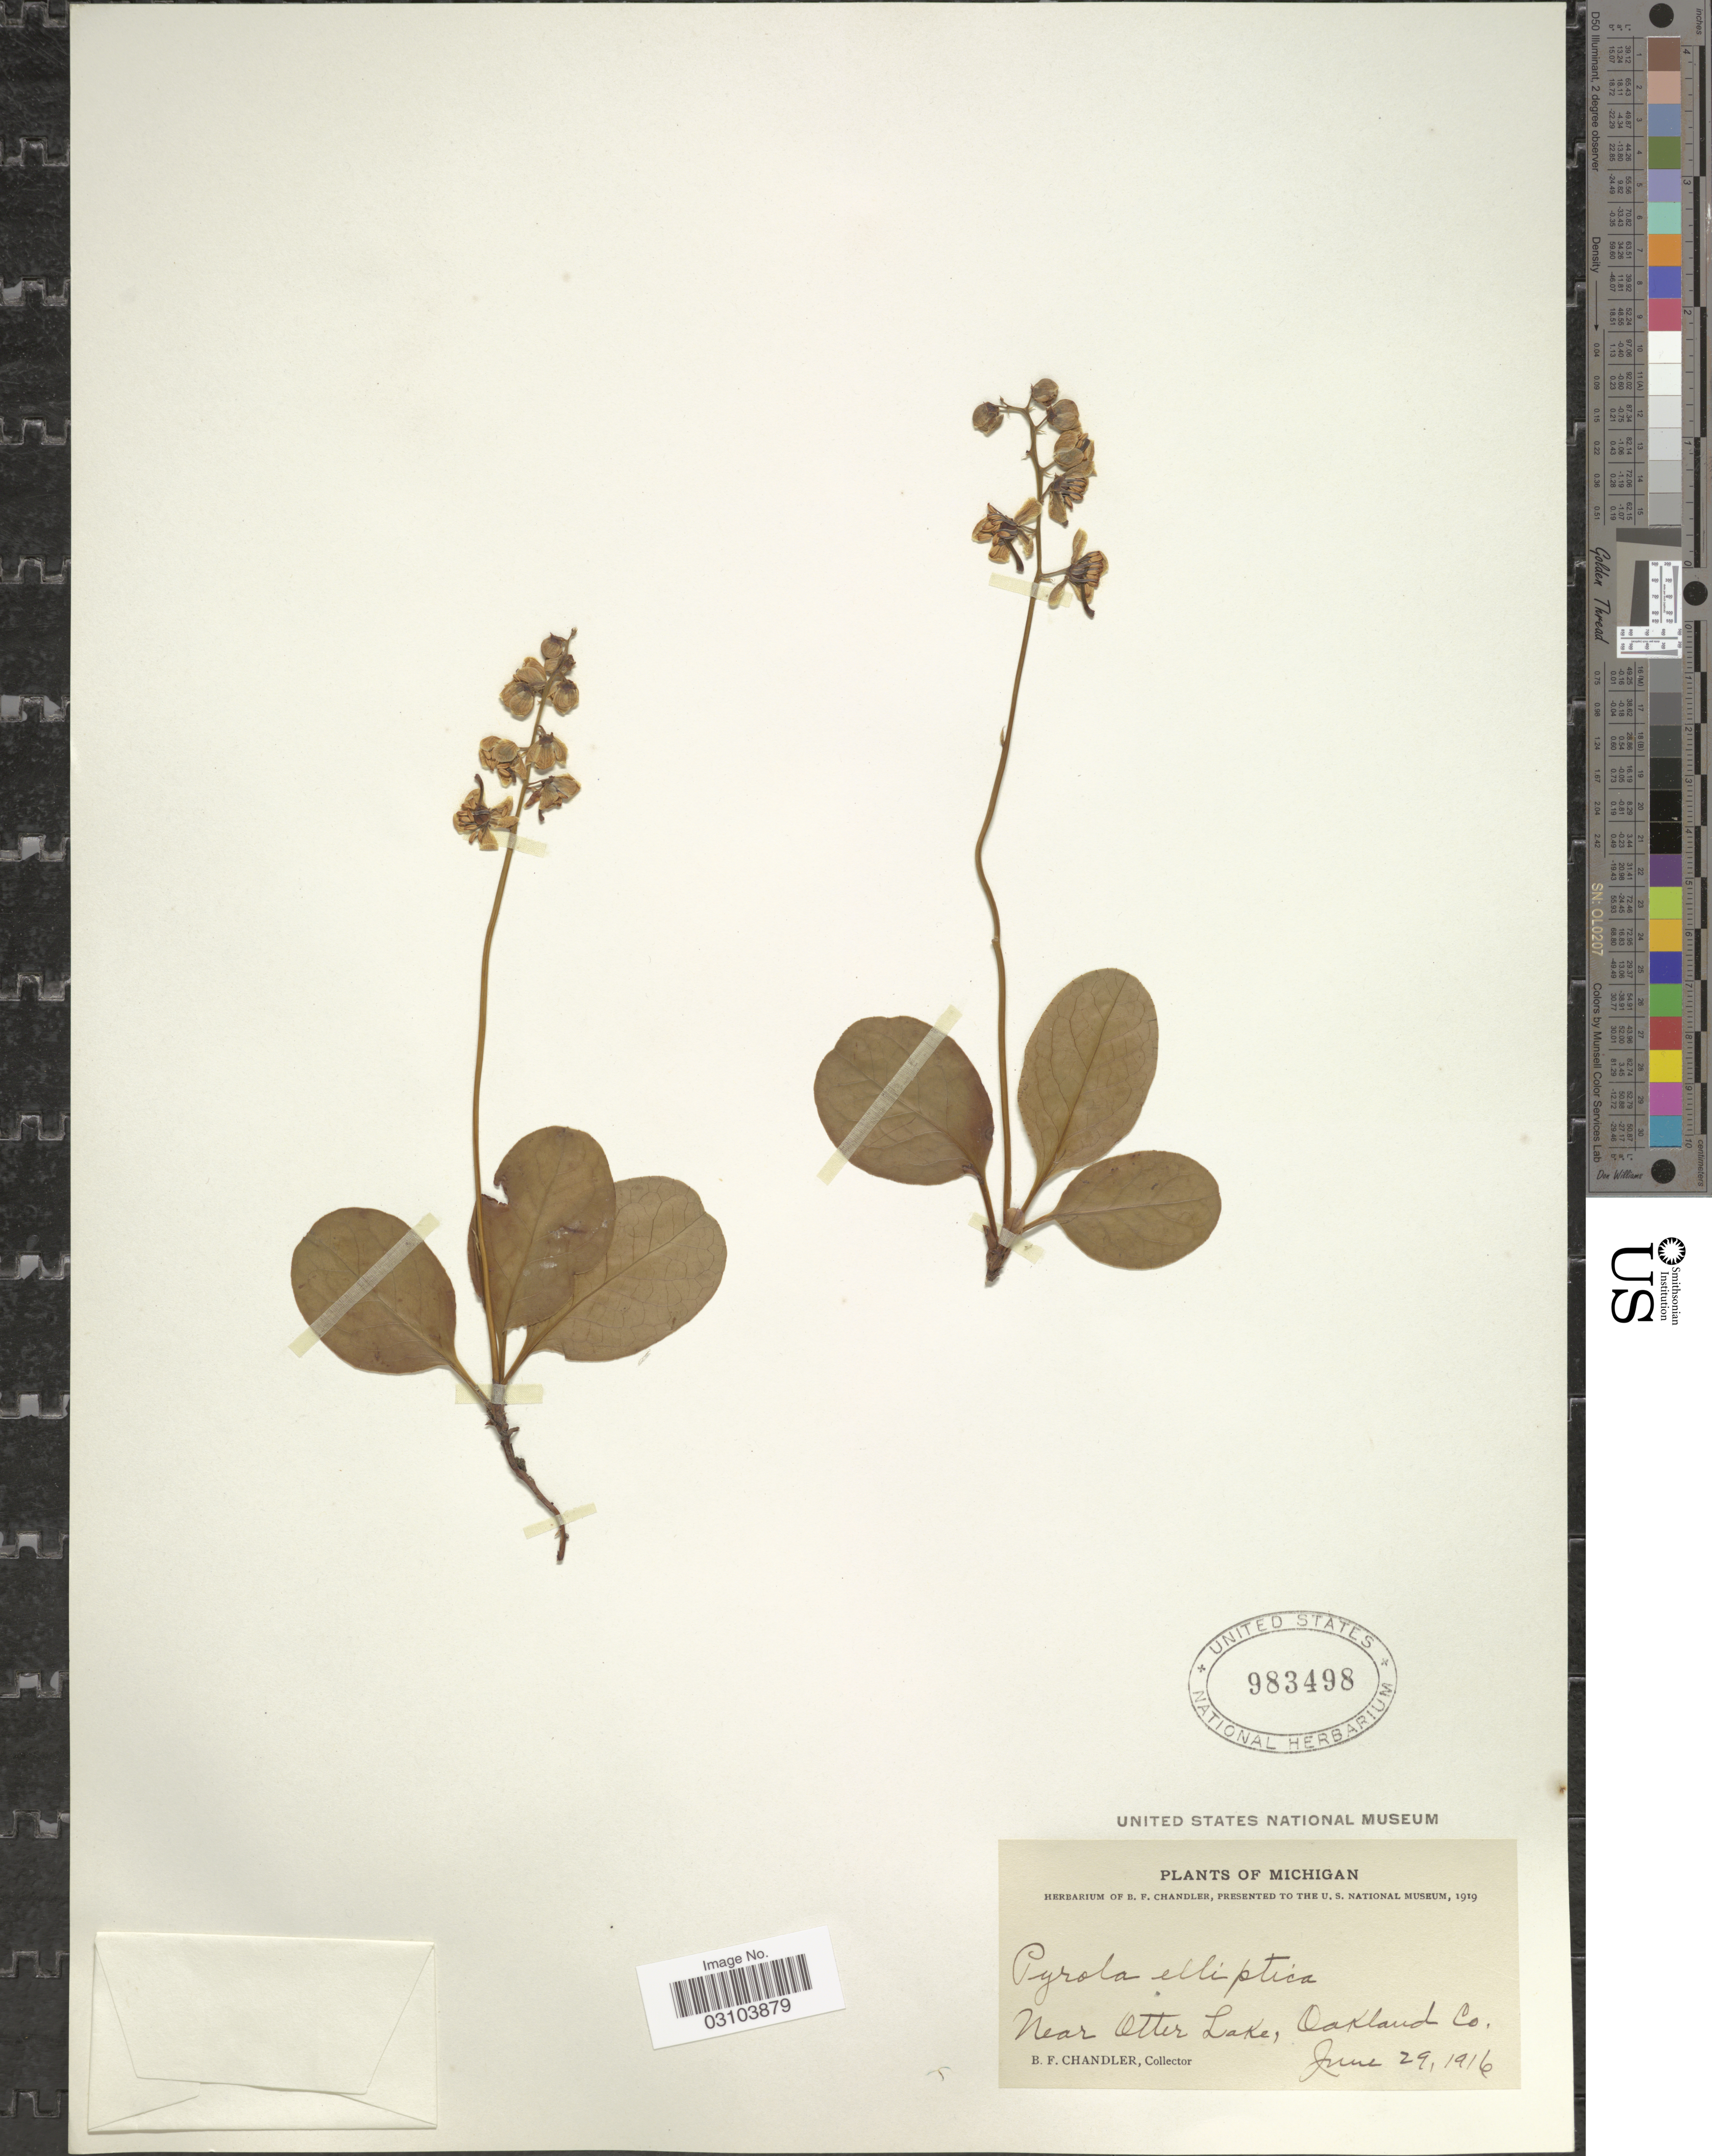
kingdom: Plantae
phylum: Tracheophyta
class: Magnoliopsida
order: Ericales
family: Ericaceae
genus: Pyrola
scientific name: Pyrola elliptica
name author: Nutt.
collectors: B. F. Chandler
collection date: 1916-06-29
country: United States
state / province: Michigan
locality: Near Otter Lake, Oakland Co.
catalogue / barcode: US 983498